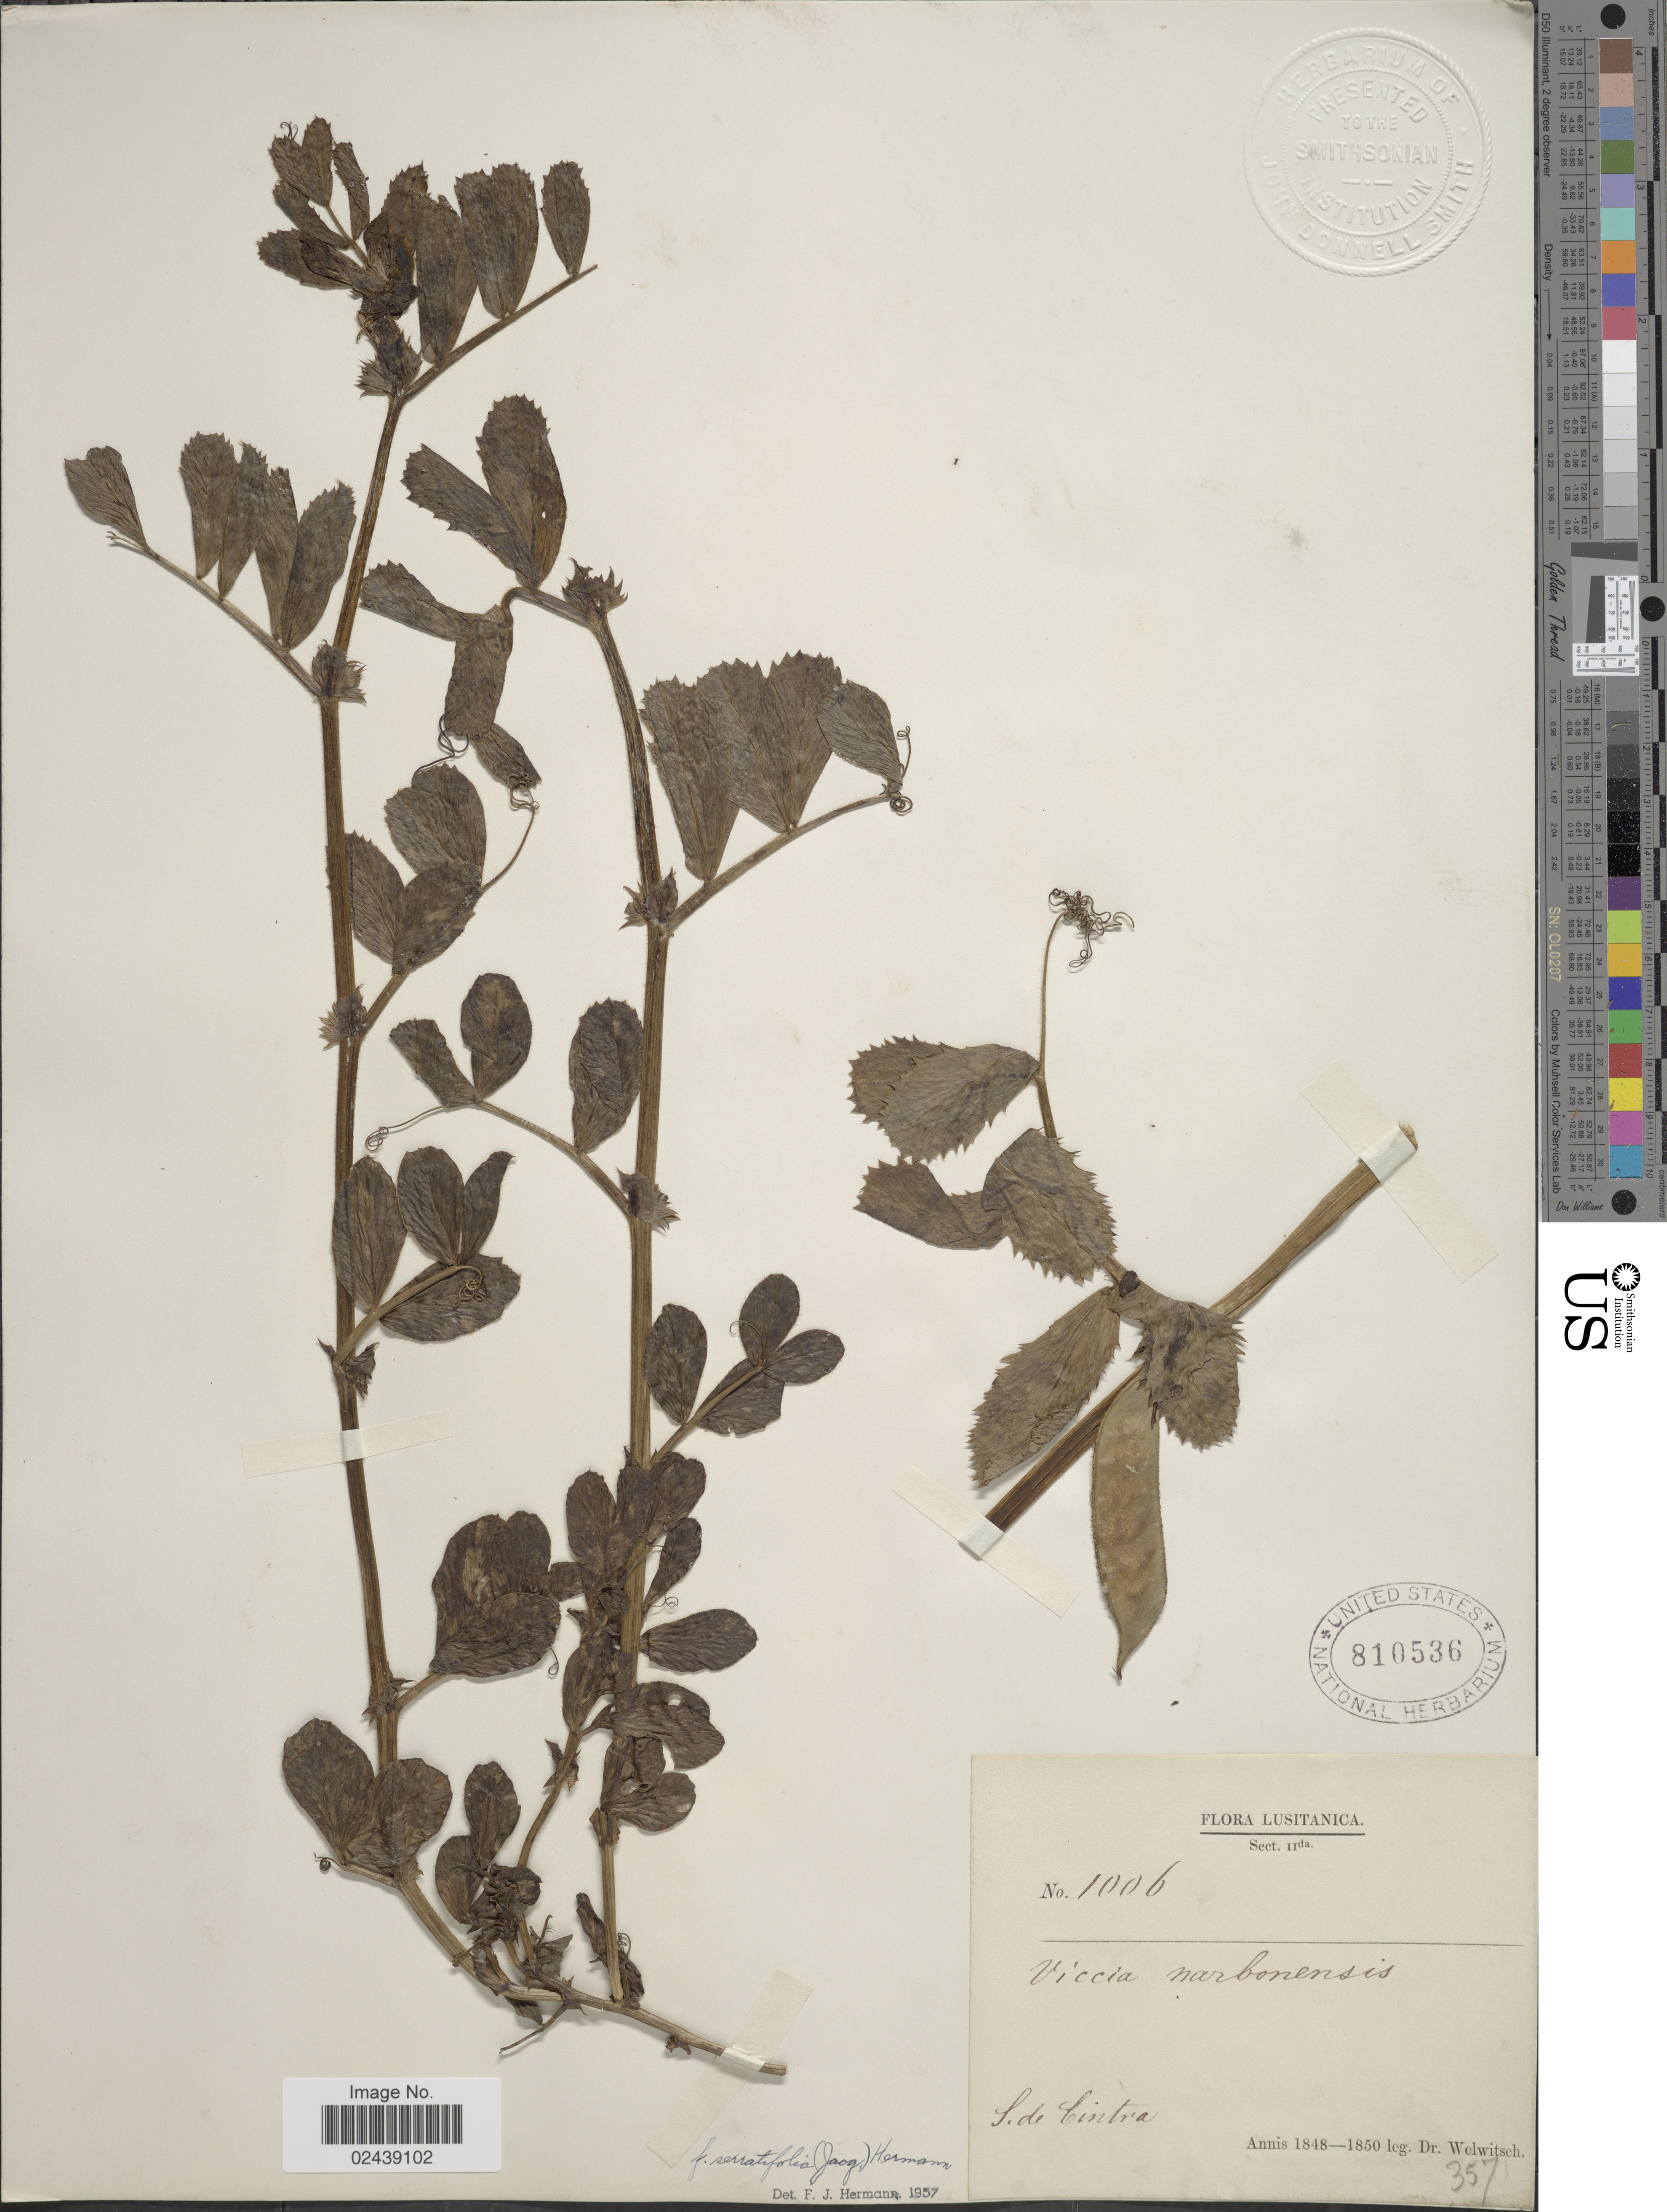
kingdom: Plantae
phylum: Tracheophyta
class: Magnoliopsida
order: Fabales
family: Fabaceae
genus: Vicia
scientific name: Vicia narbonensis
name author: L.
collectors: -. Welwitsch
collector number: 1006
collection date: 1848/1850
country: Portugal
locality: Lusitanica, Side Cintra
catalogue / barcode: US 810536